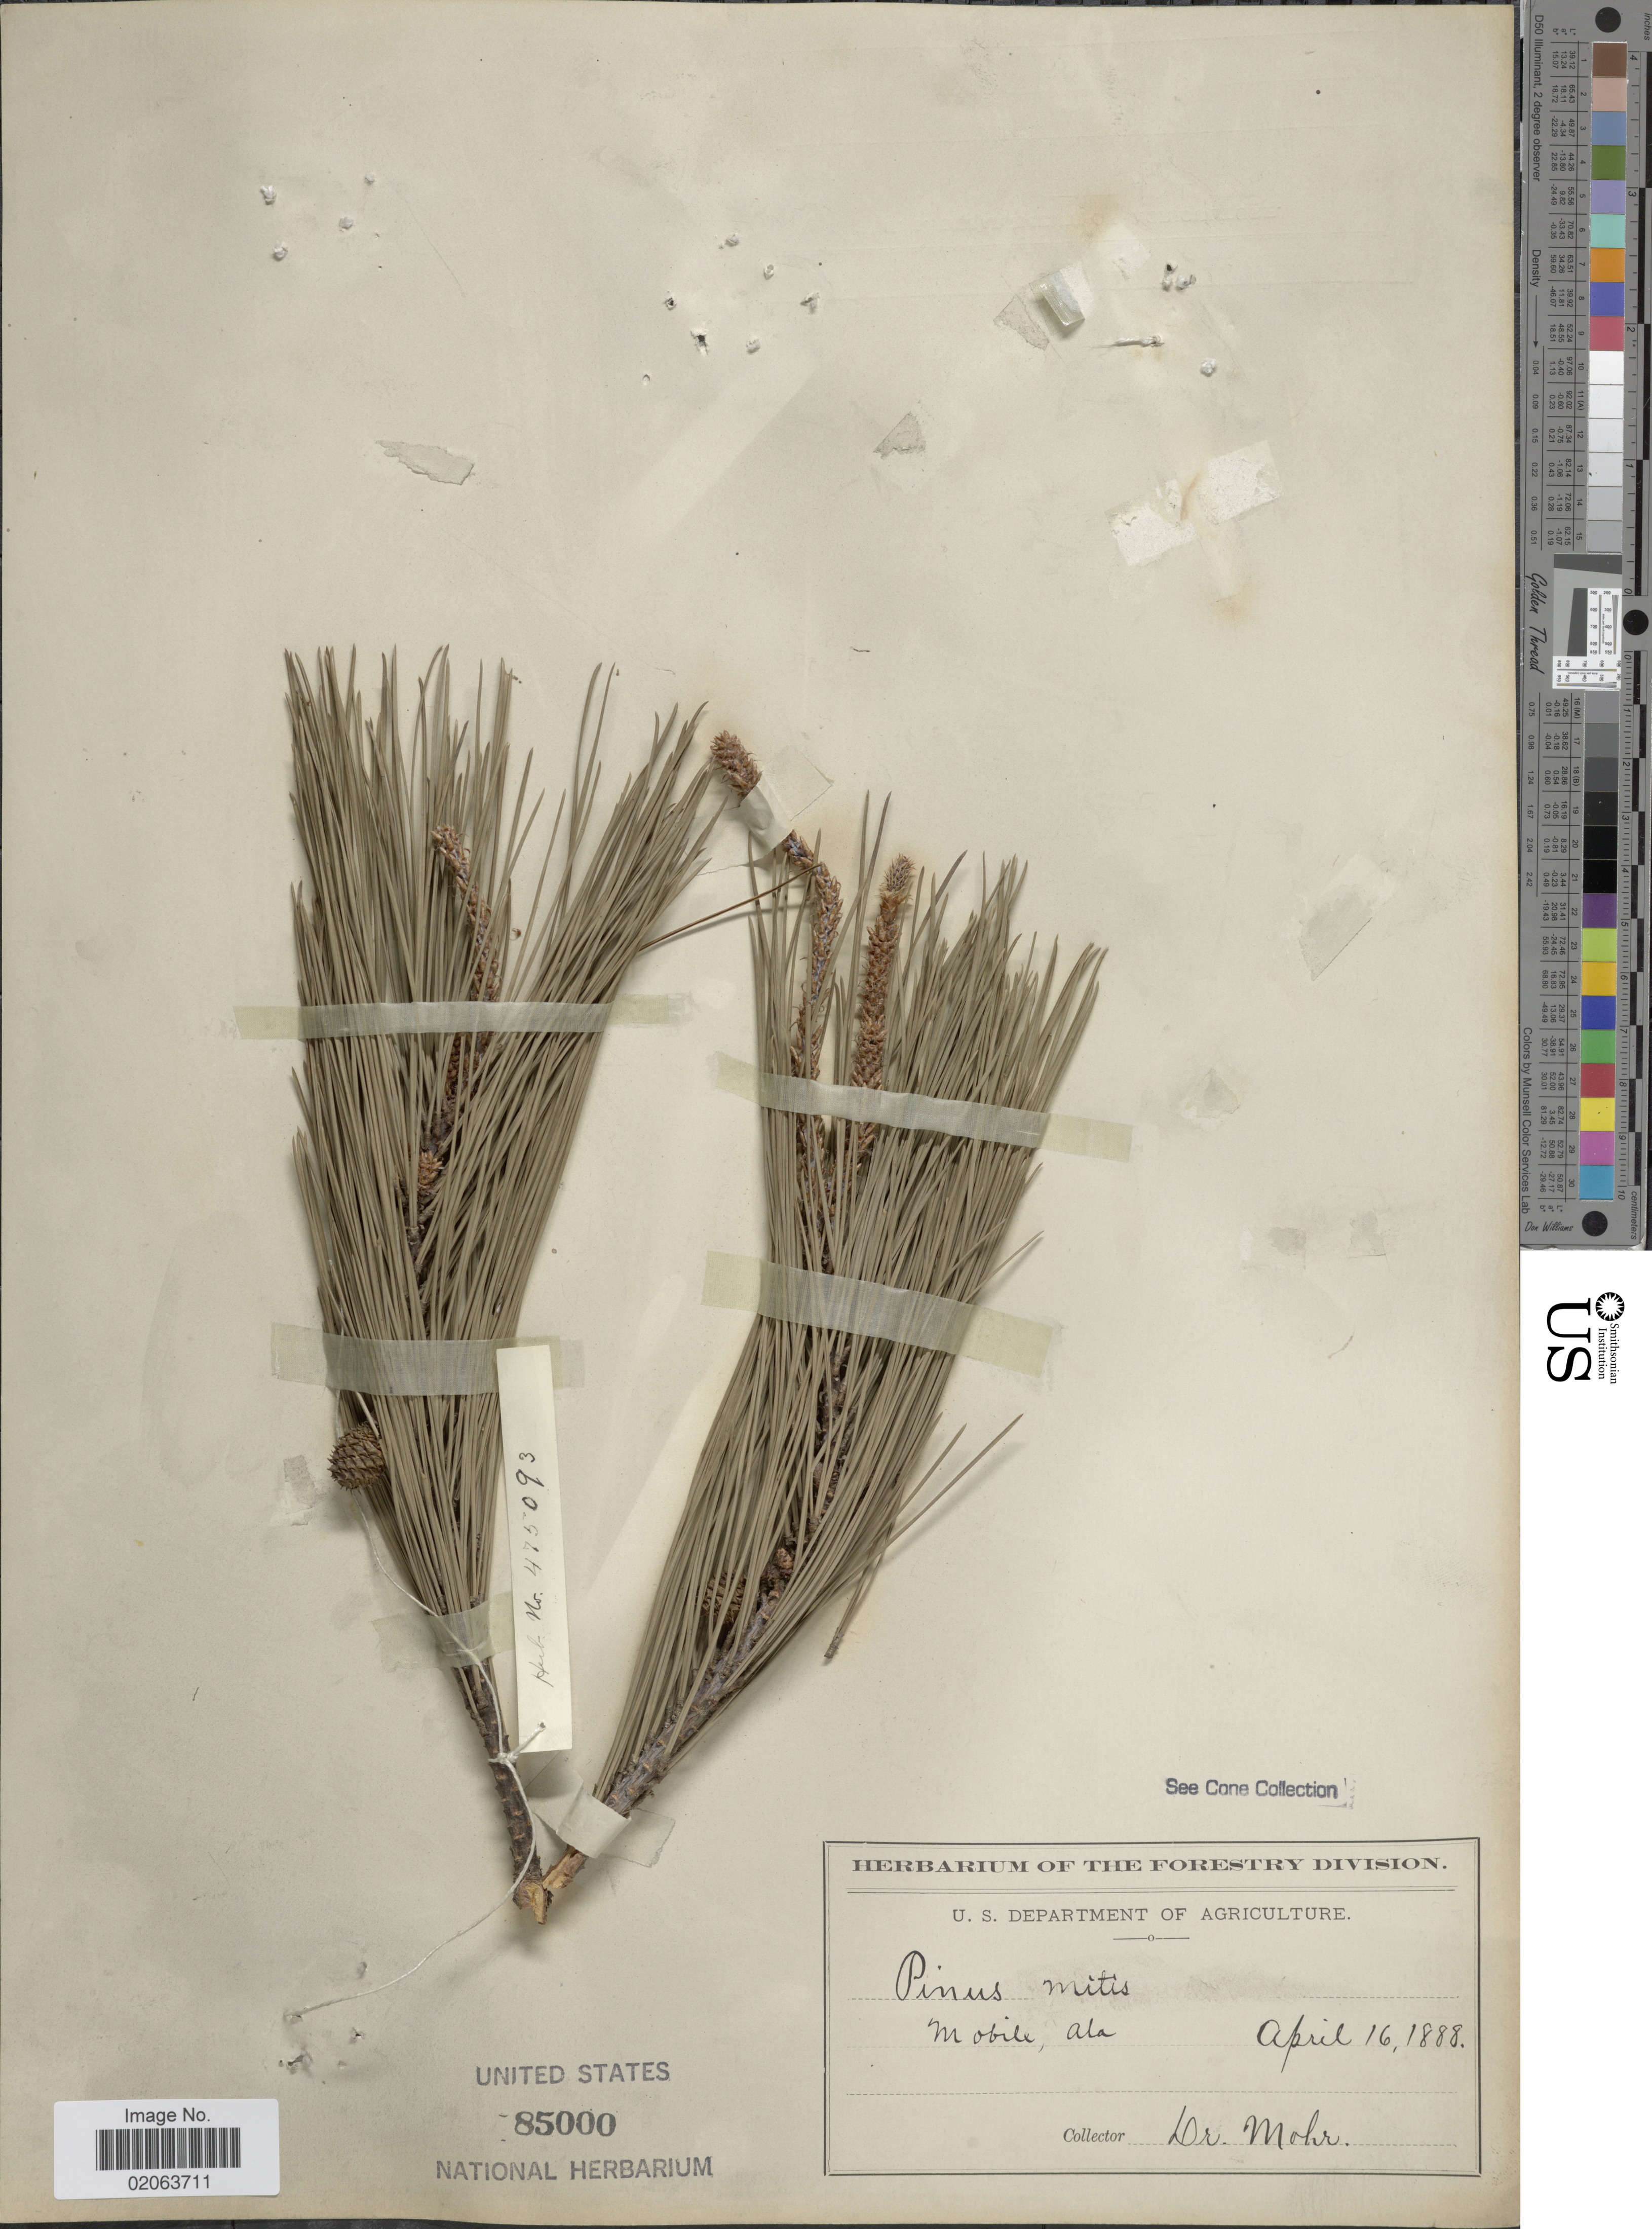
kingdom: Plantae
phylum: Tracheophyta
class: Pinopsida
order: Pinales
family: Pinaceae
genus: Pinus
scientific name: Pinus echinata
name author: Mill.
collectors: Mohr, --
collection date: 1888-04-16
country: United States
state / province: Alabama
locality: Mobile, Ala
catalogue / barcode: US 85000